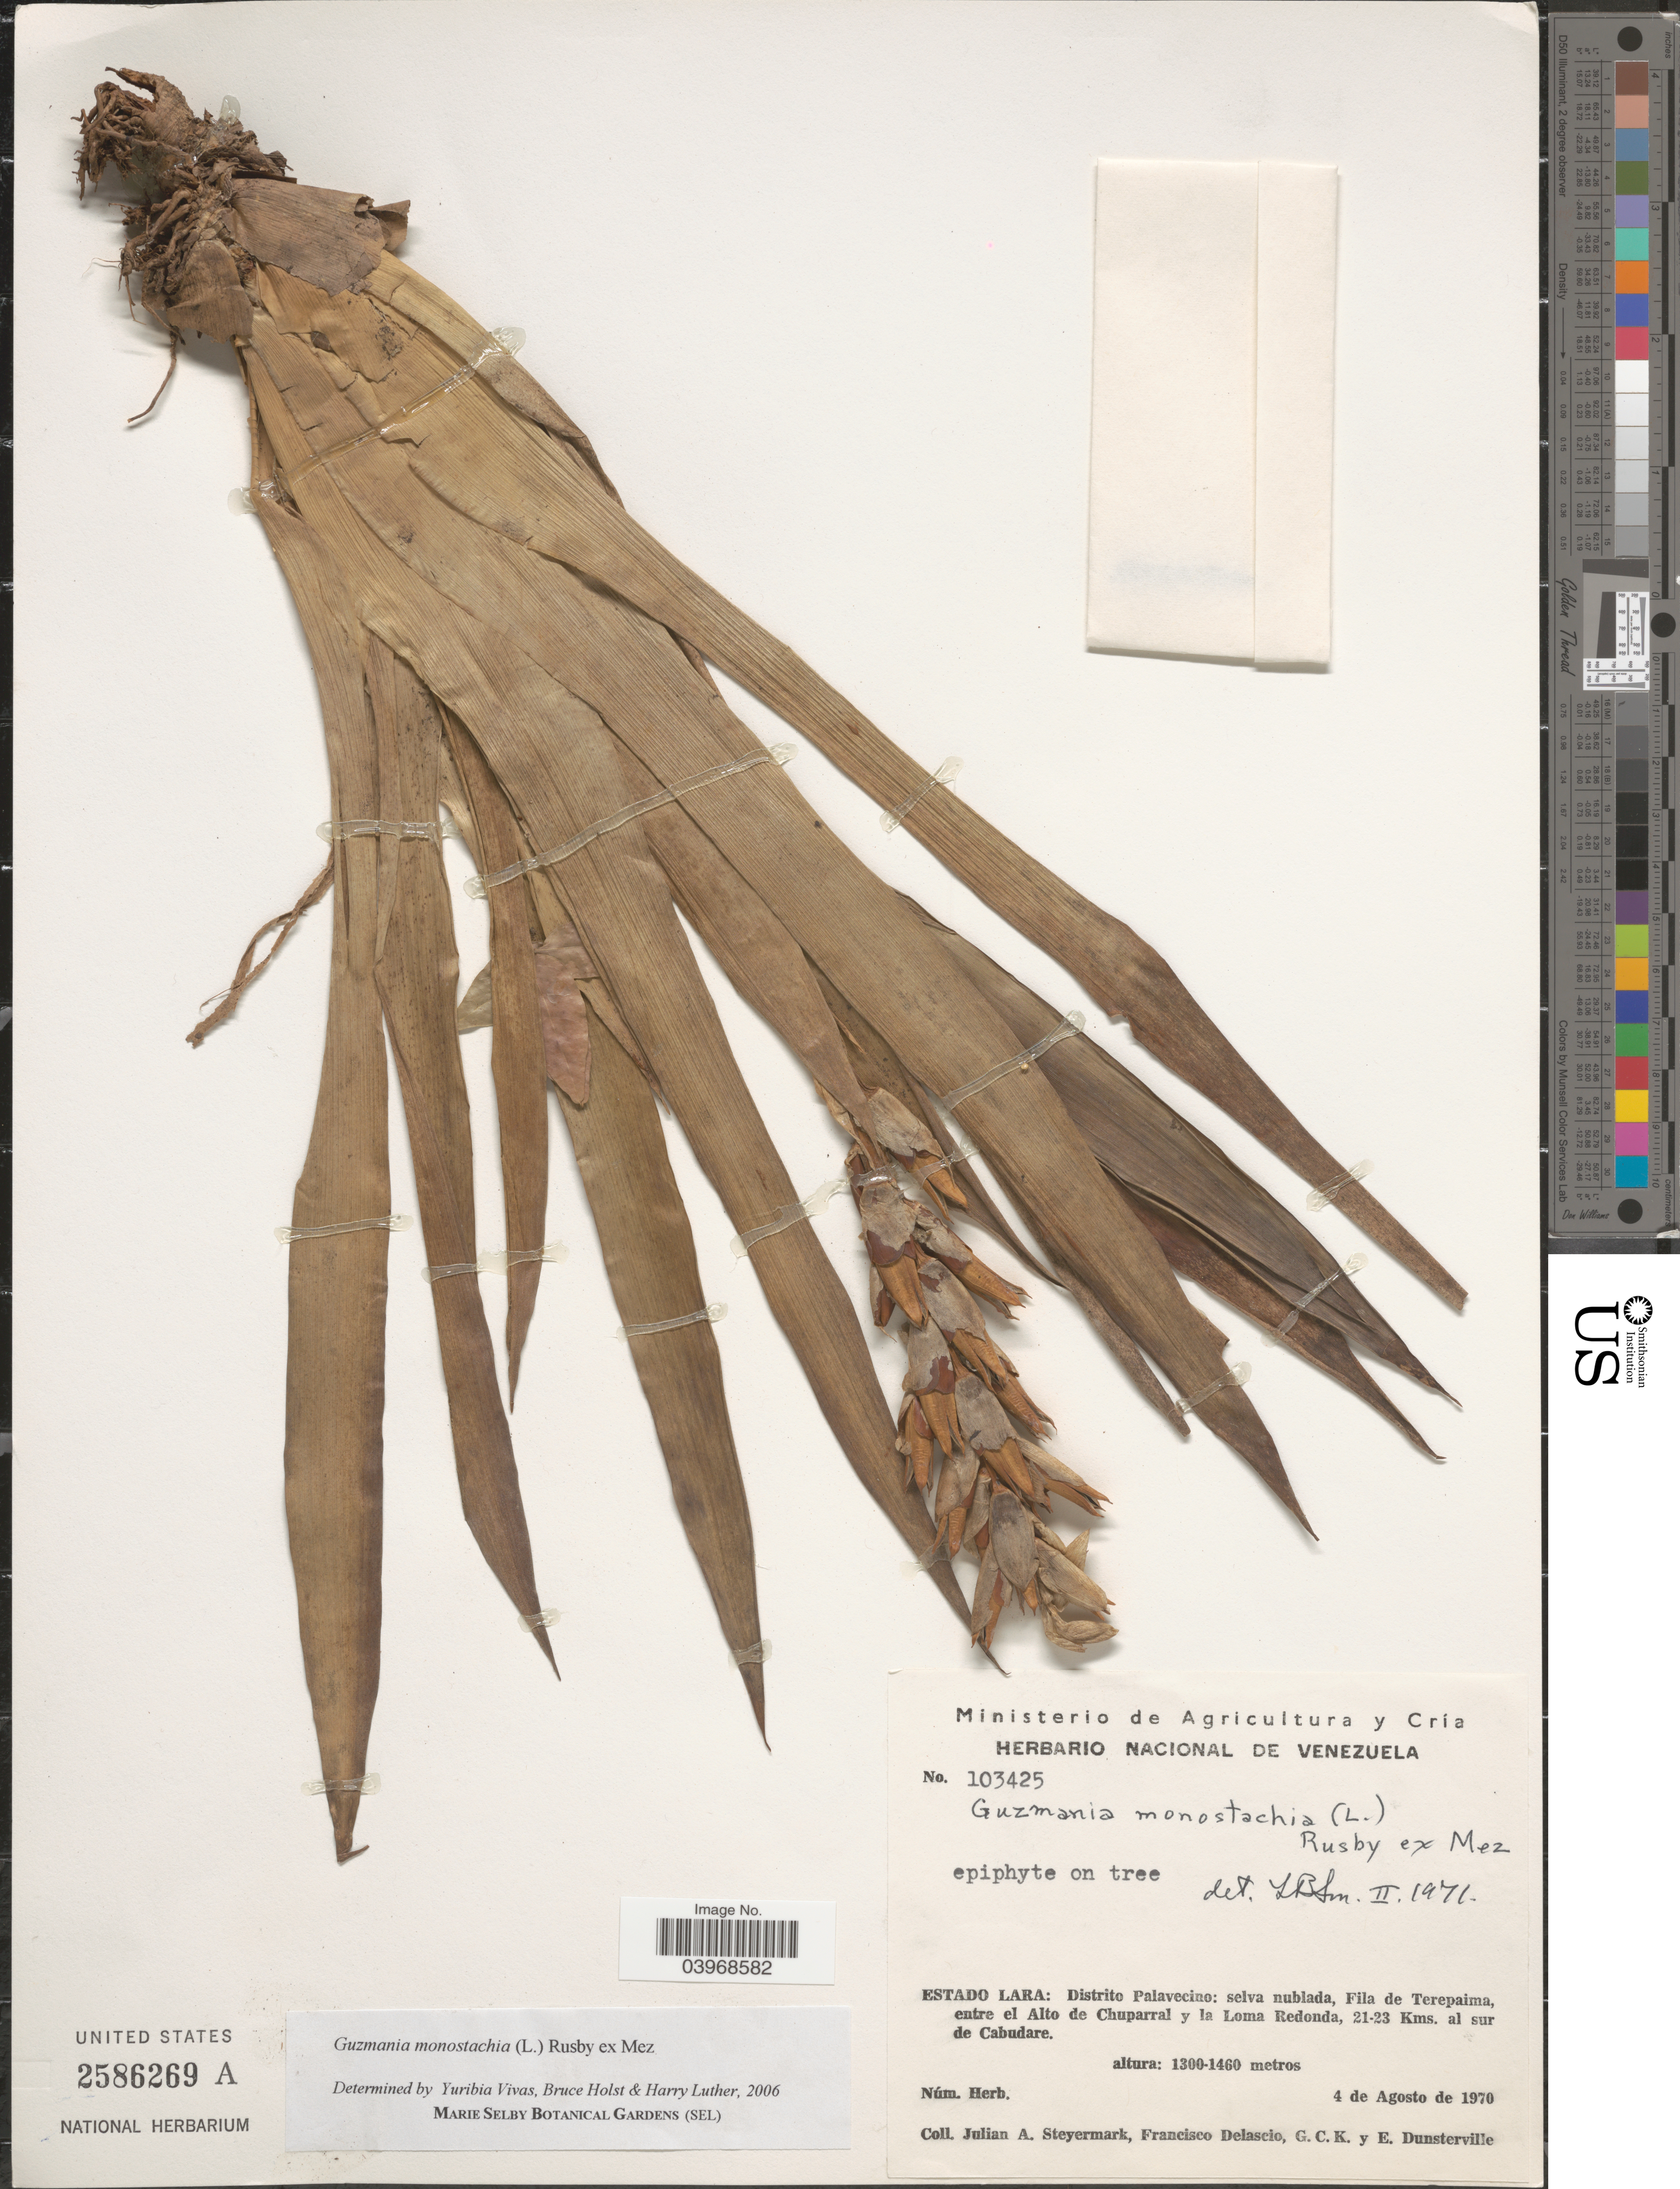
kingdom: Plantae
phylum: Tracheophyta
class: Liliopsida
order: Poales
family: Bromeliaceae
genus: Guzmania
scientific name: Guzmania monostachia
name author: (L.) Rusby ex Mez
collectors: J. Steyermark, F. Delascio, G. C. K. Dunsterville & E. Dunsterville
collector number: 103425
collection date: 1970-08-04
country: Venezuela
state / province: Lara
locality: Distrito Palavecino: selva nublada, Fila de Terepaima, entre el Alto de Chuparral y la Loma Redonda, 21-23 Kms. al sur de Cabudare.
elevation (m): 1300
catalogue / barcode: US 2586269A